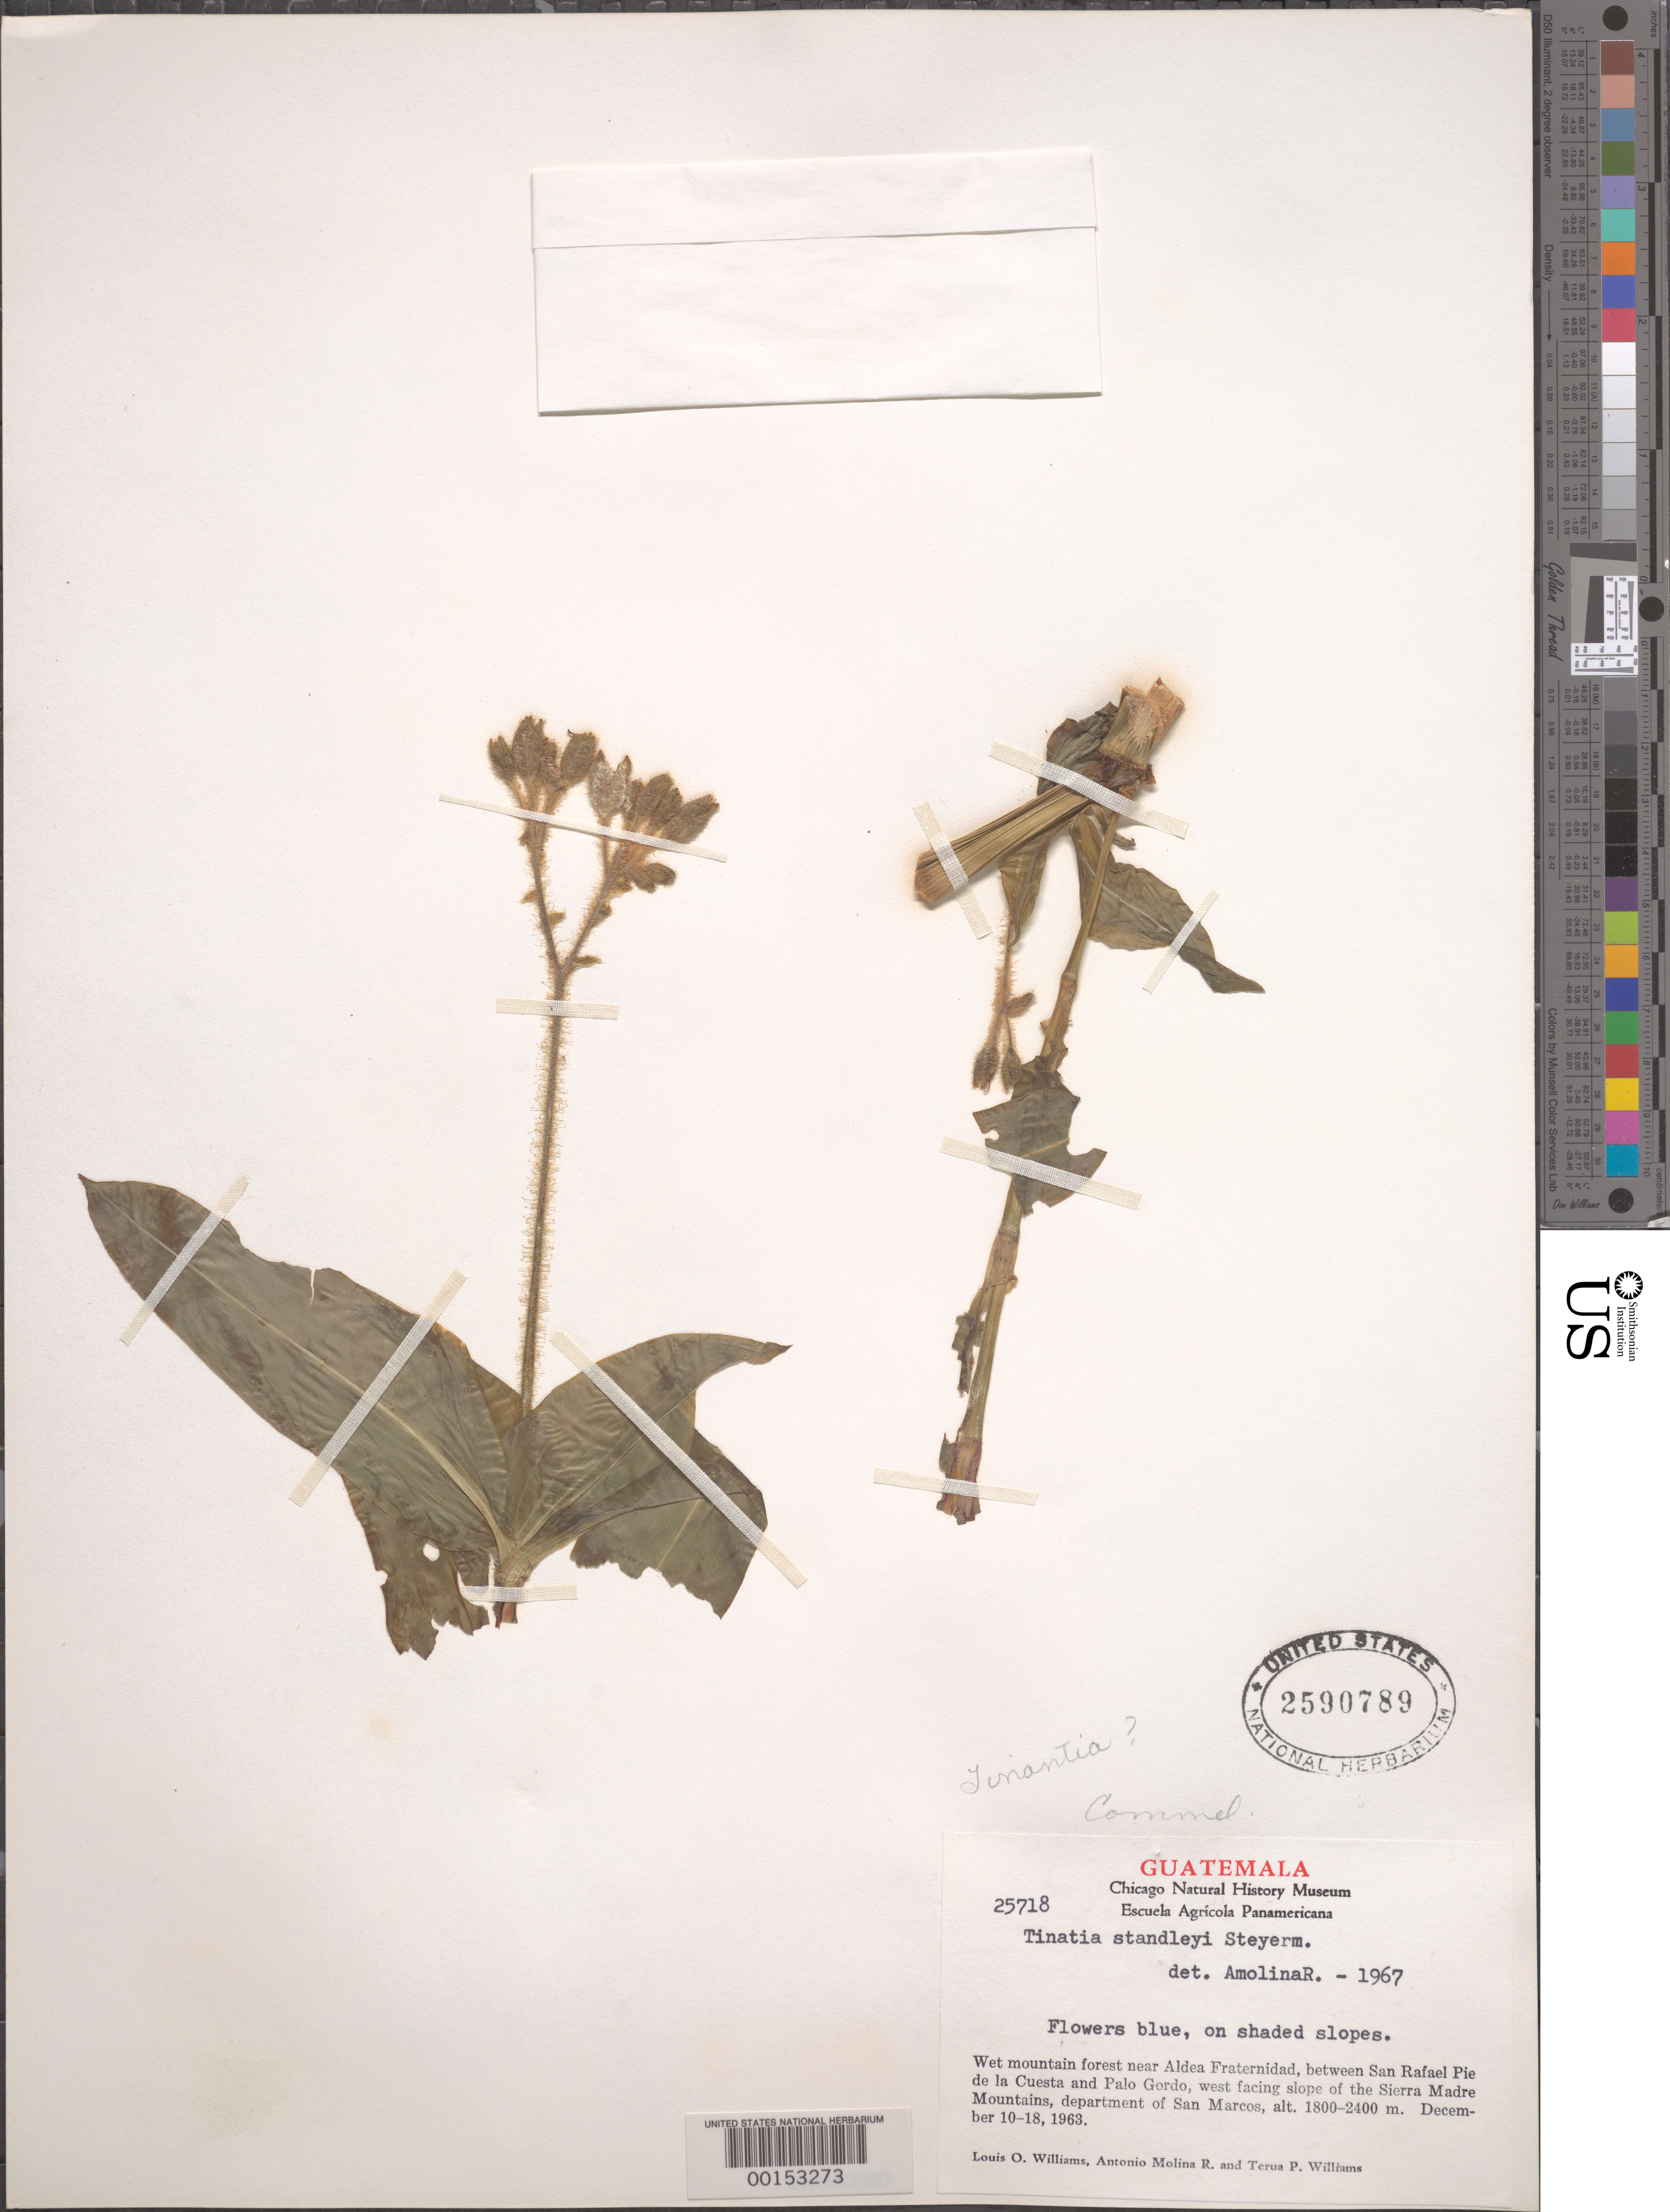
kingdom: Plantae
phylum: Tracheophyta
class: Liliopsida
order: Commelinales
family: Commelinaceae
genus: Tinantia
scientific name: Tinantia standleyi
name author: Steyerm.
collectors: L. O. Williams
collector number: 25718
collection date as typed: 10 Dec 1963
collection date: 1963-12-10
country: Guatemala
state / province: San Marcos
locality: Aldea frateridad, between San Rafael pie de la Cuesta and Palo Gordo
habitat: Wet mountain forest; shaded slopes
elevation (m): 1800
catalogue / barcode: US 2590789